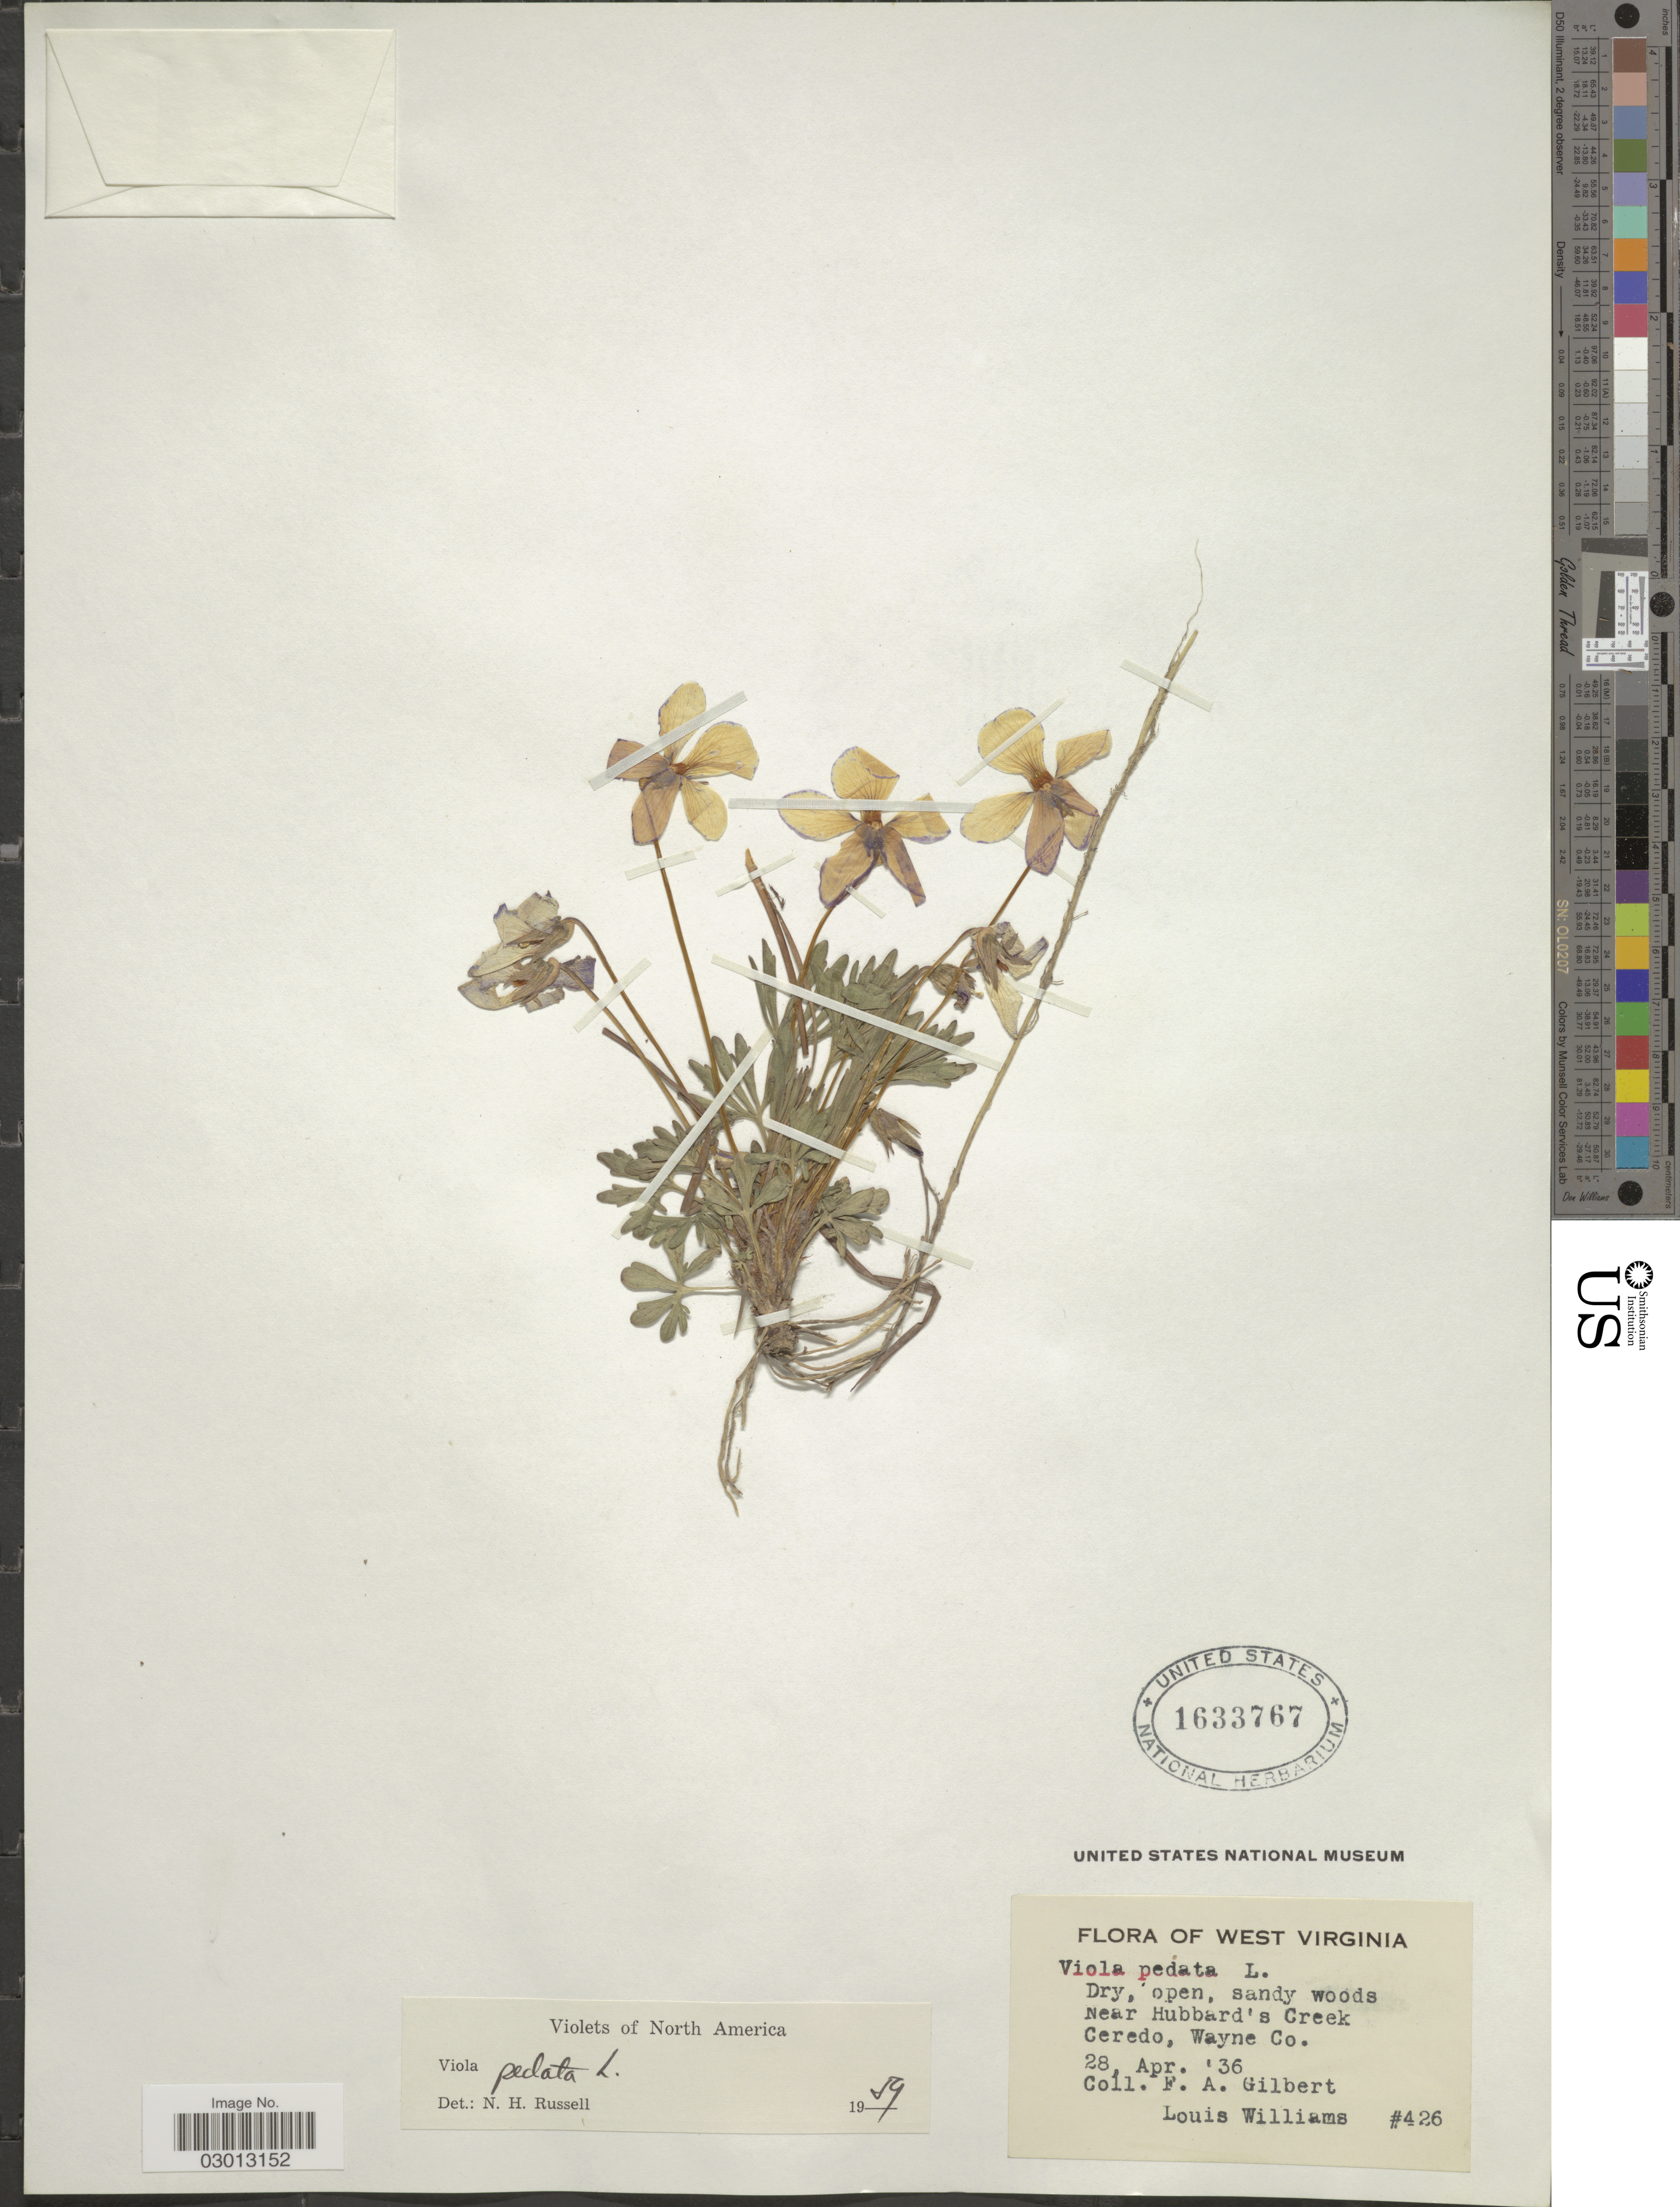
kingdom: Plantae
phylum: Tracheophyta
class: Magnoliopsida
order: Malpighiales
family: Violaceae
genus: Viola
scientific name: Viola pedata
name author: L.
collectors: F. A. Gilbert & L. G. Williams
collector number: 426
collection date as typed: Transcribed d/m/y: 28/4/36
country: United States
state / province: West Virginia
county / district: Wayne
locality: Near Hubbard's Creek Ceredo, Wayne Co.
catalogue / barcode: US 1633767